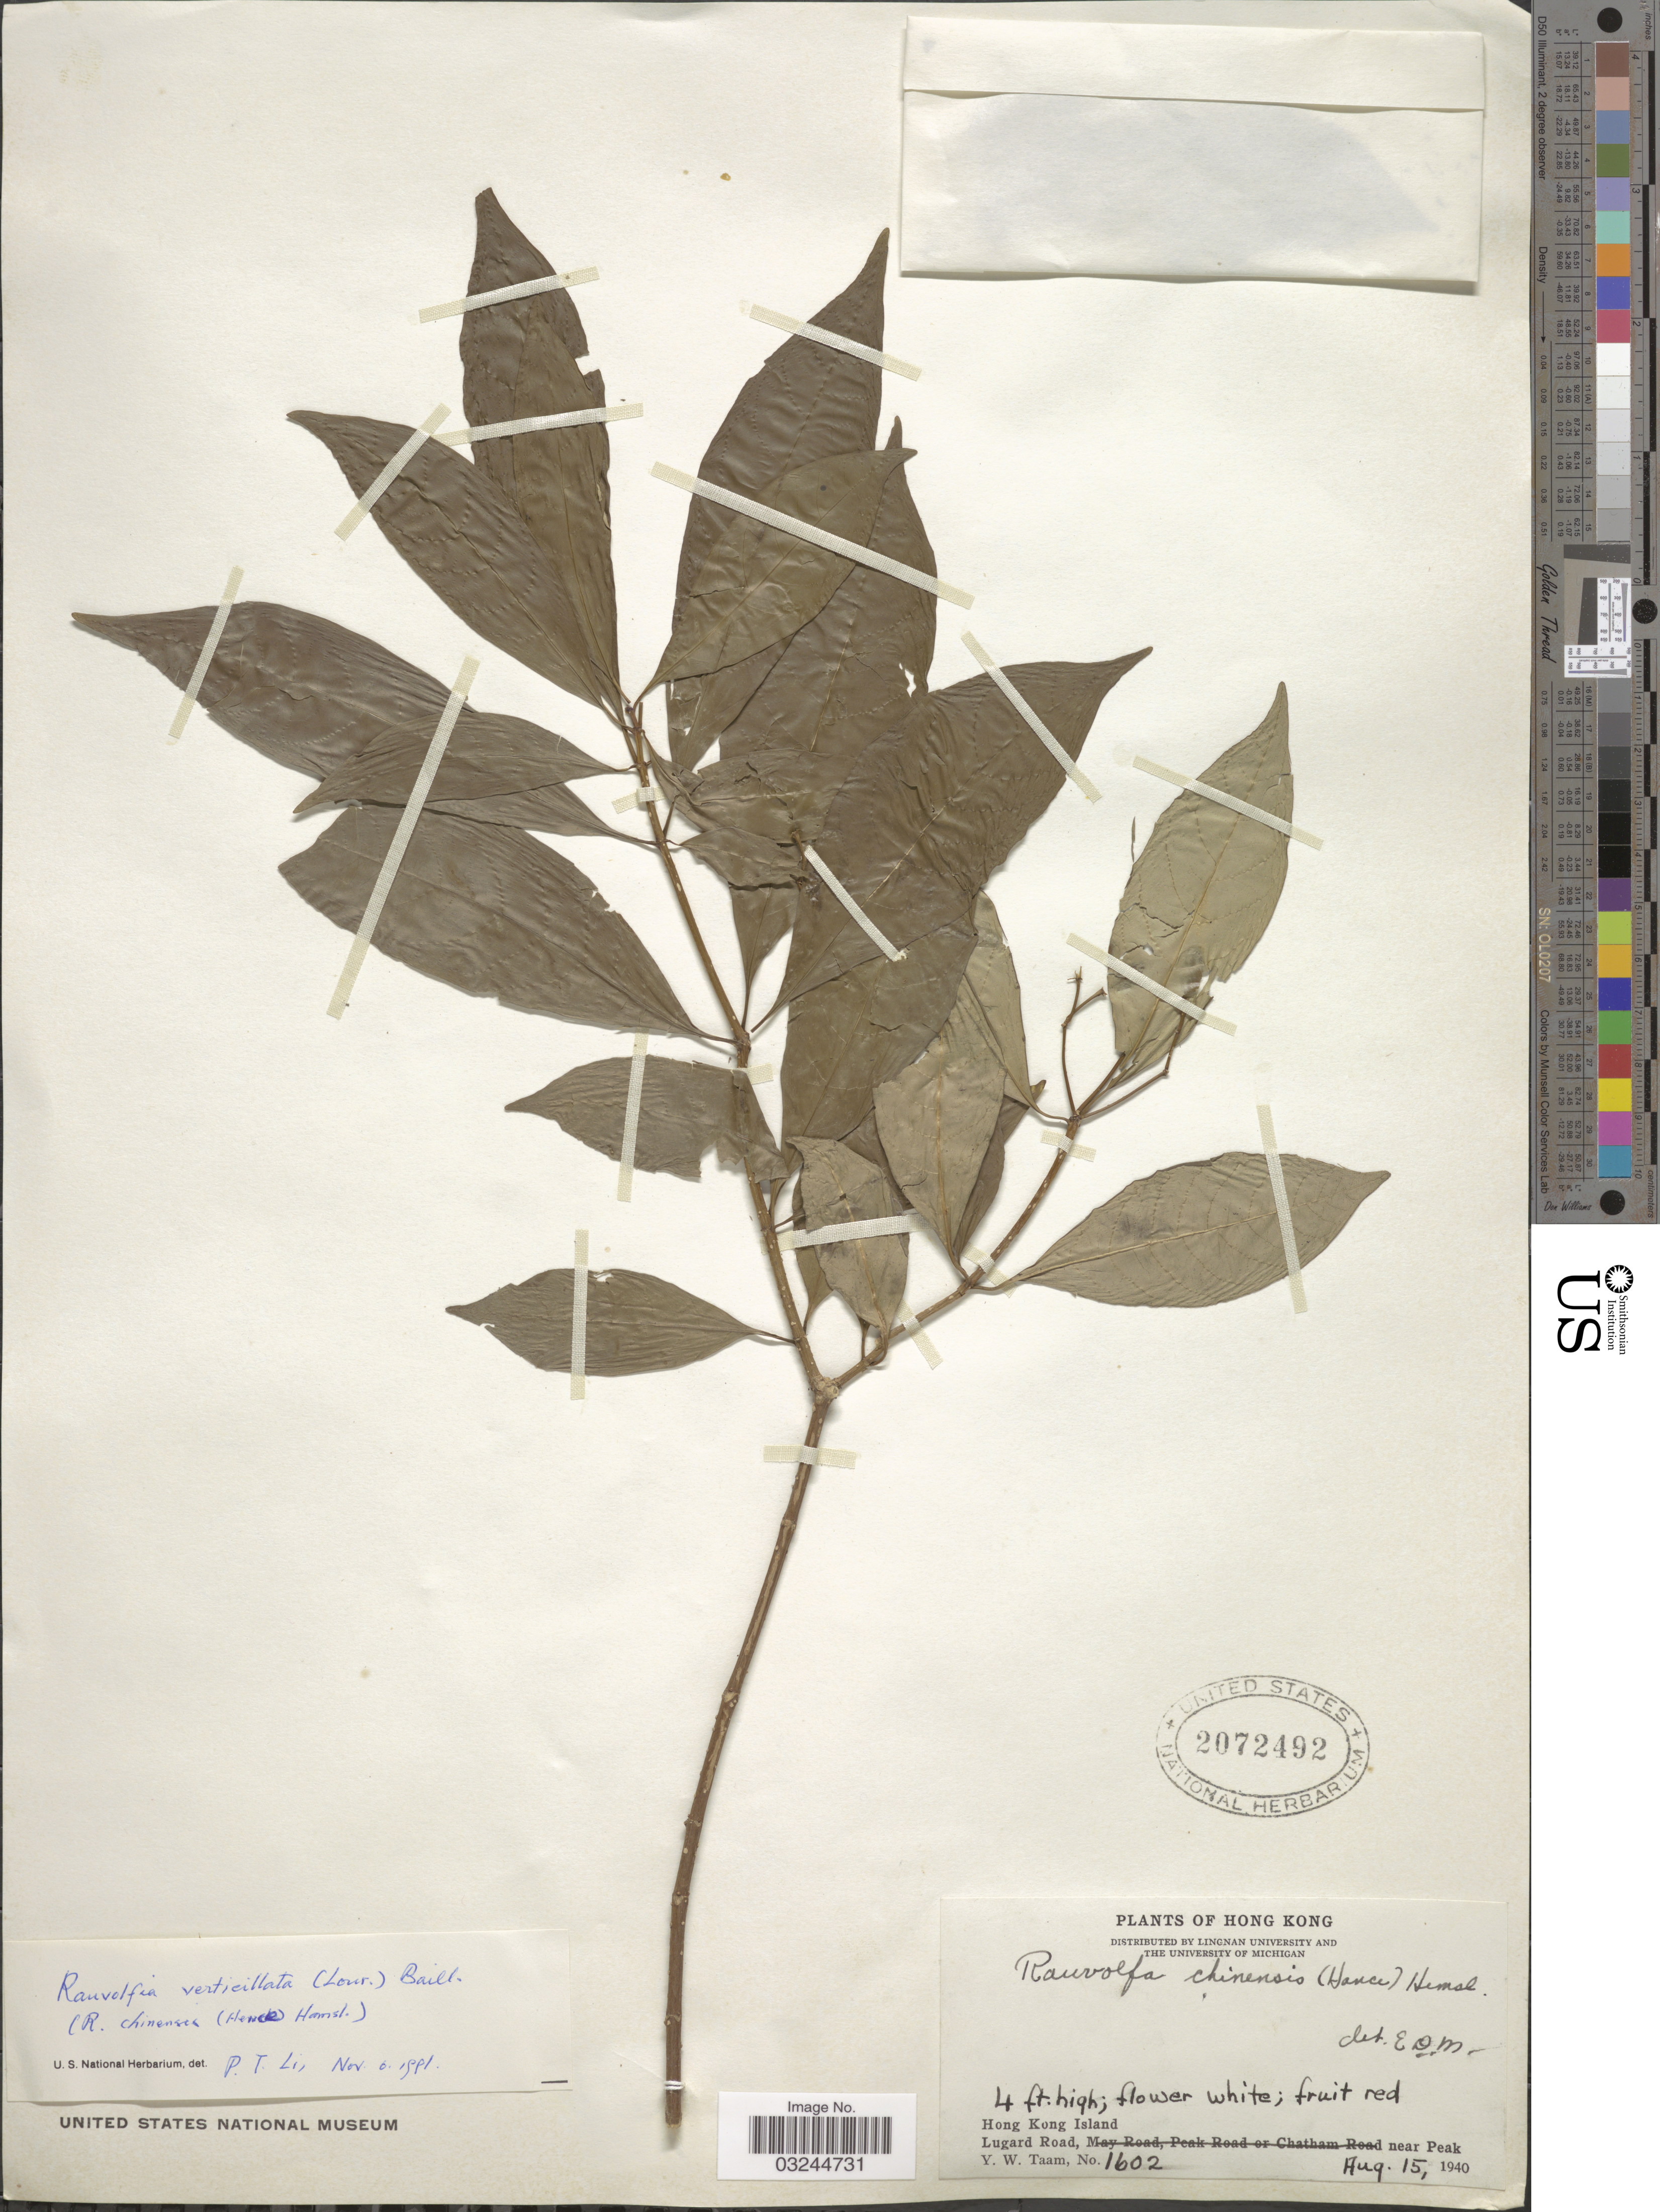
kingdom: Plantae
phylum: Tracheophyta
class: Magnoliopsida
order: Gentianales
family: Apocynaceae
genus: Rauvolfia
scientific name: Rauvolfia verticillata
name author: (Lour.) Baill.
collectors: Y. W. Taam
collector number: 1602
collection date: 1940-08-15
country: China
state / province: Hong Kong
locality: Hong Kong Island. Lugard Road, near Peak.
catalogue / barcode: US 2072492